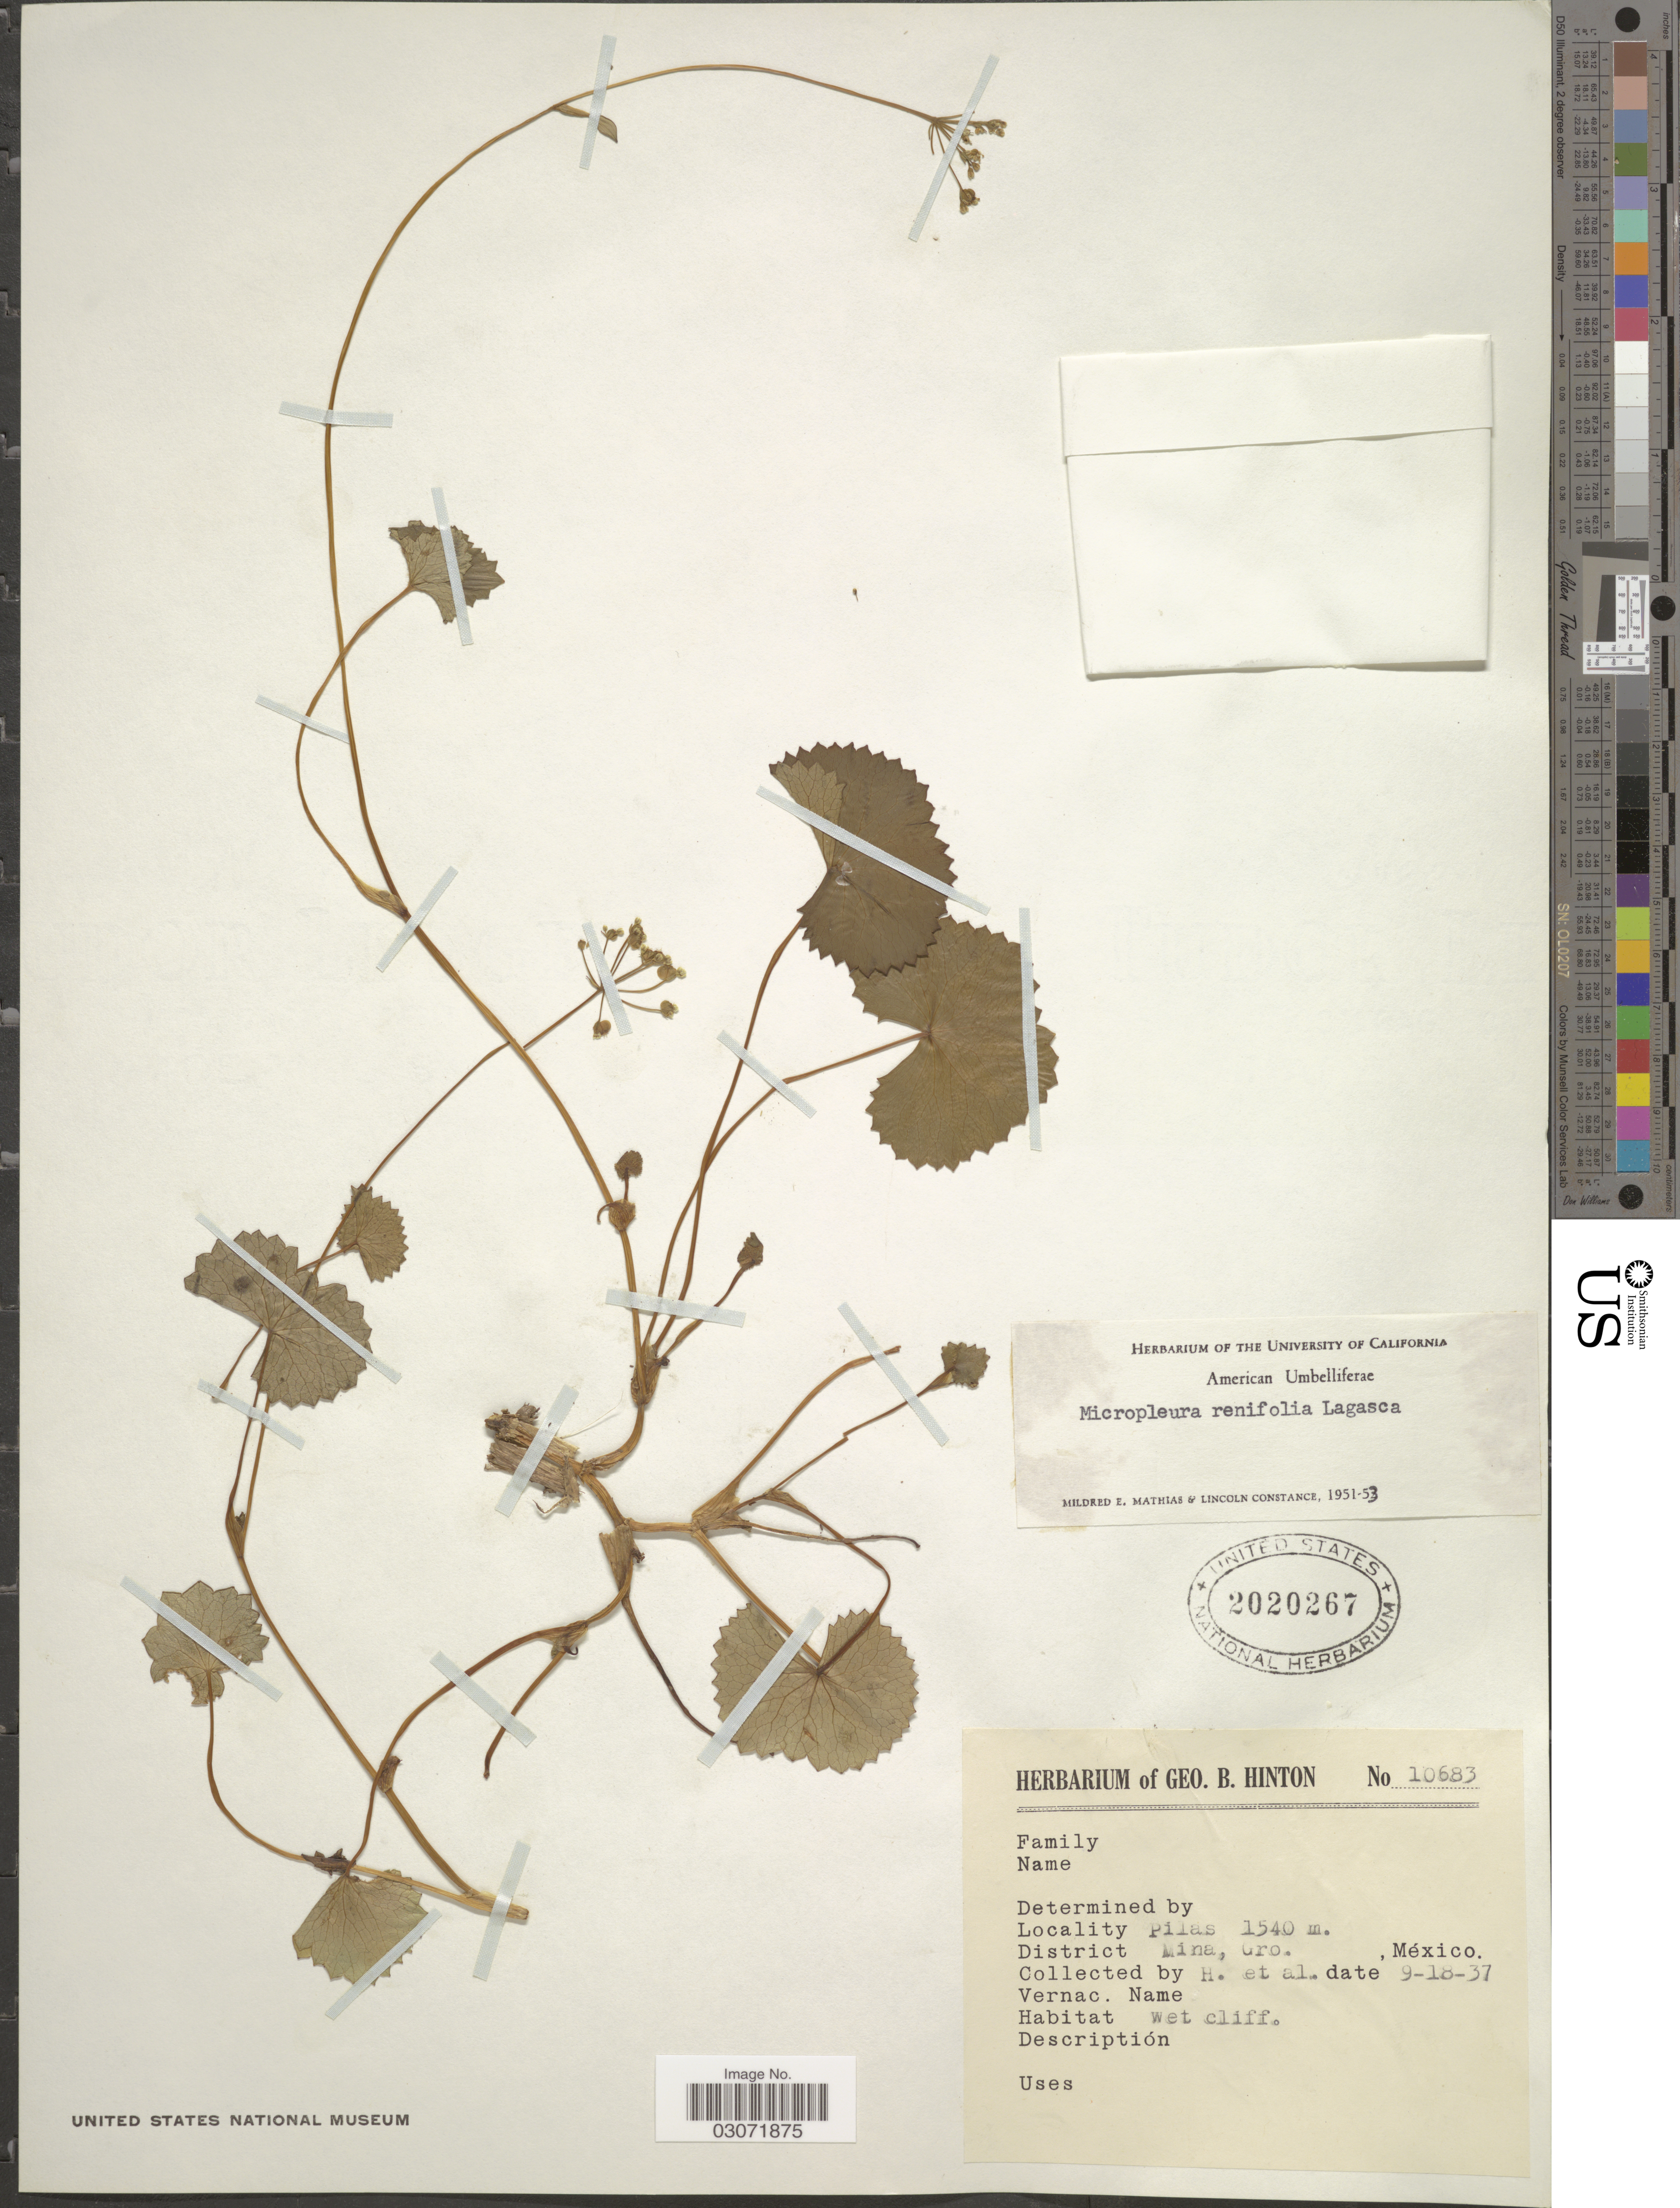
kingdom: Plantae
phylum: Tracheophyta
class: Magnoliopsida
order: Apiales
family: Apiaceae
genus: Micropleura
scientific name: Micropleura renifolia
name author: Lag.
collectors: G. B. Hinton & et al.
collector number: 10683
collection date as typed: Transcribed d/m/y: 18/9/37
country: Mexico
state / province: Guerrero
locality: Pilas, District Mina.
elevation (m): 1540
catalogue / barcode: US 2020267